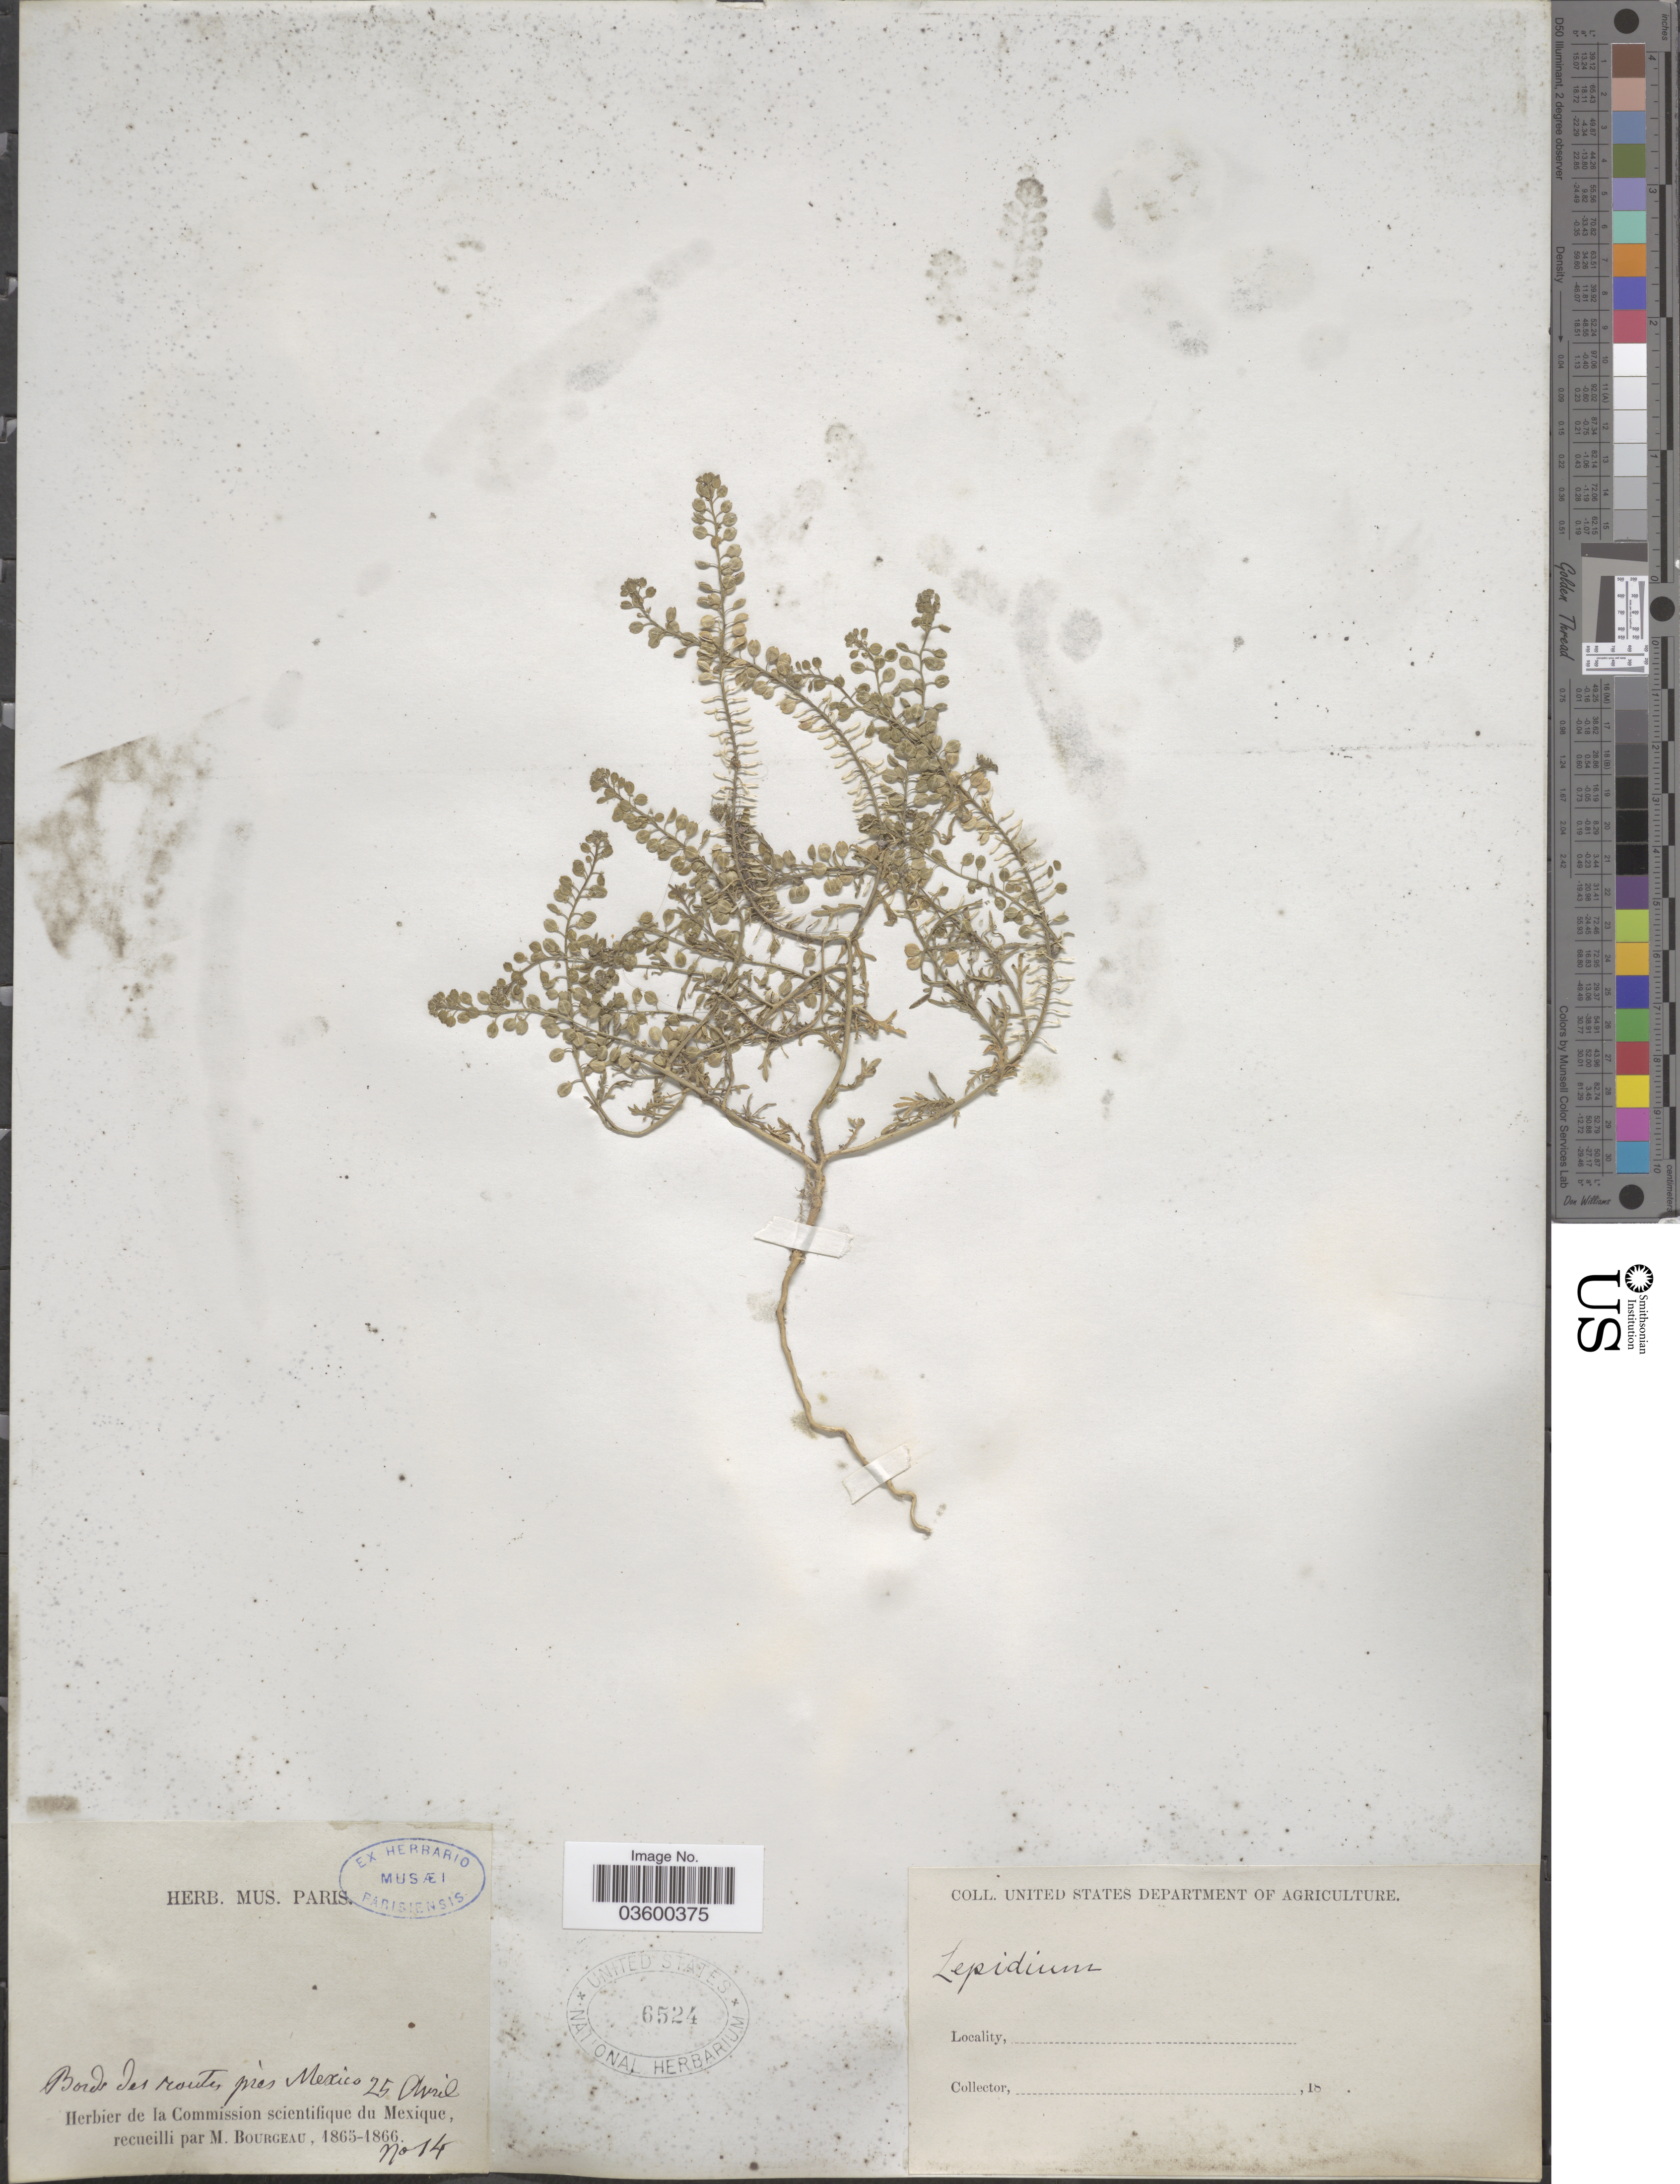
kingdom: Plantae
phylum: Tracheophyta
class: Magnoliopsida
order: Brassicales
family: Brassicaceae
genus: Lepidium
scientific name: Lepidium sp.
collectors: M. Bourgeau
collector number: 14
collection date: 1865-04-25/1866-04-25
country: Mexico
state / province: México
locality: Borde des routes, près Mexico.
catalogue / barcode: US 6524